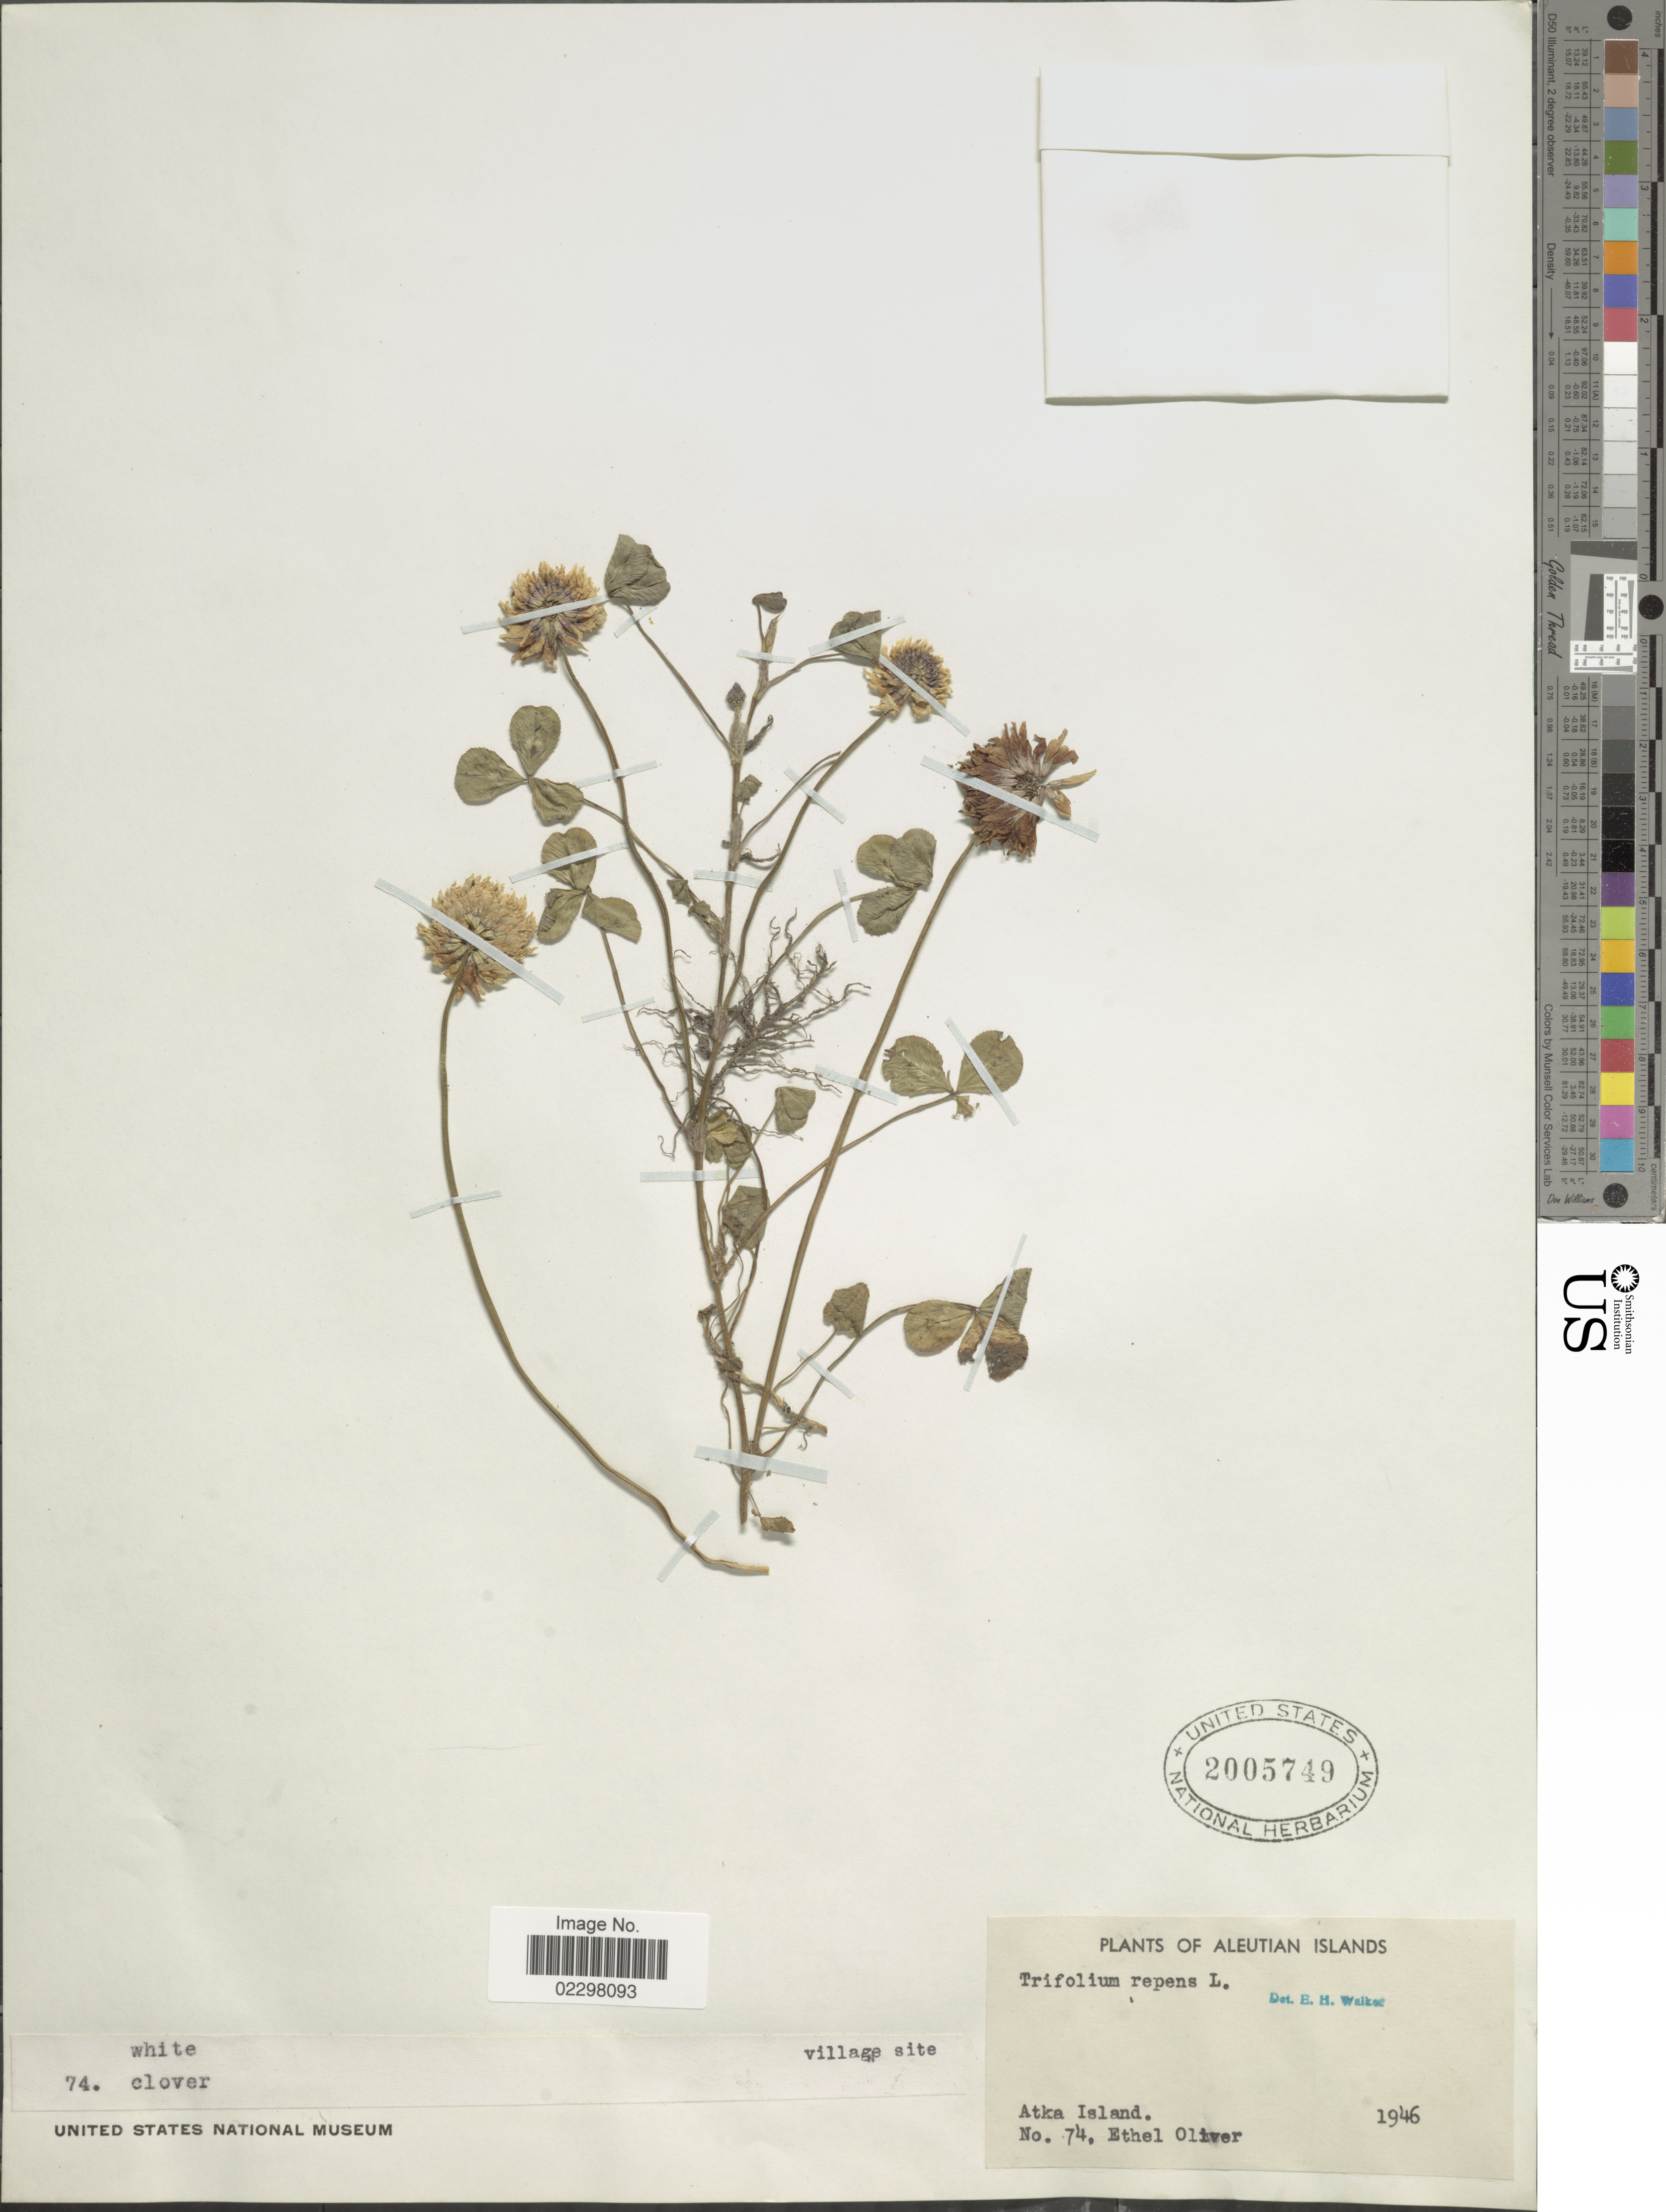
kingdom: Plantae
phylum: Tracheophyta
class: Magnoliopsida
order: Fabales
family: Fabaceae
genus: Trifolium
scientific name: Trifolium repens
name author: L.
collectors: E. Oliver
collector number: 74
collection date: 1946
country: United States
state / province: Alaska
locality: Aleutian Islands, Atka Island.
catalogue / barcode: US 2005749